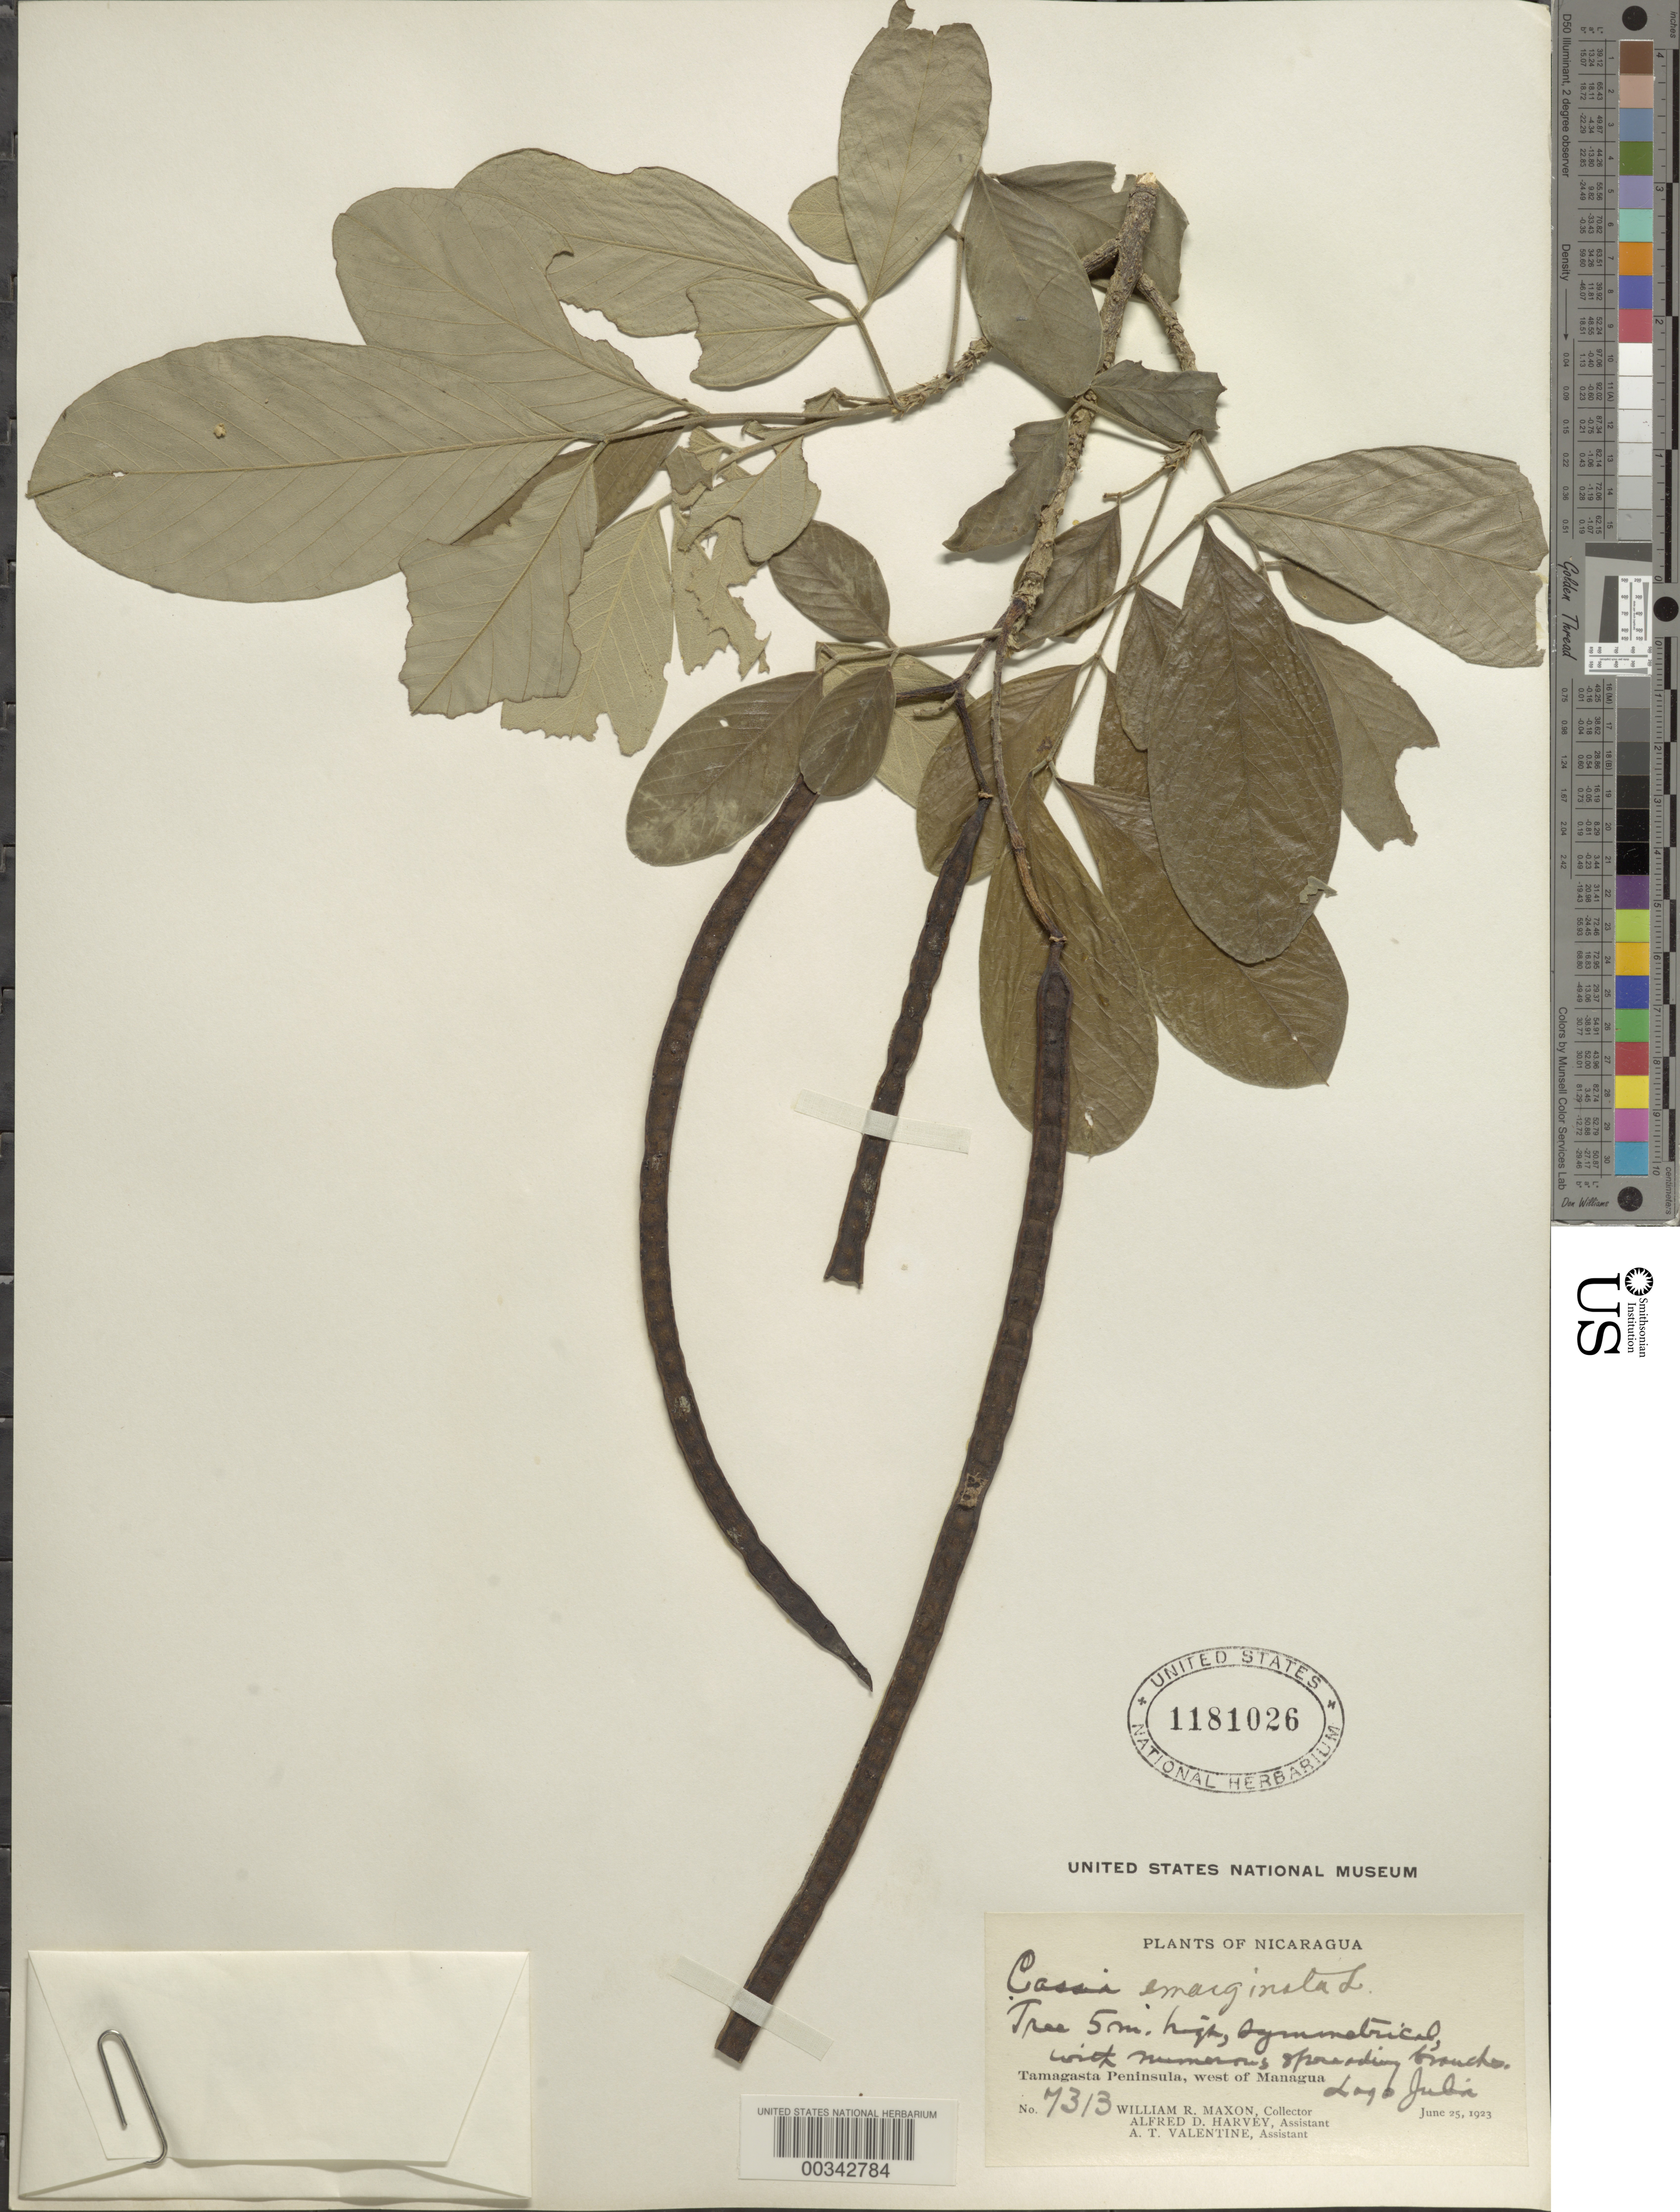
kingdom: Plantae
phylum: Tracheophyta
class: Magnoliopsida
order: Fabales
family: Fabaceae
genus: Senna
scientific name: Senna emarginata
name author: L.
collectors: W. R. Maxon, A. D. Harvey & A. Valentine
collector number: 7313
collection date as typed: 25 Jun 1923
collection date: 1923-06-25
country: Nicaragua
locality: Tamagasta peninsula, w of managua; logo julia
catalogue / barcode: US 1181026